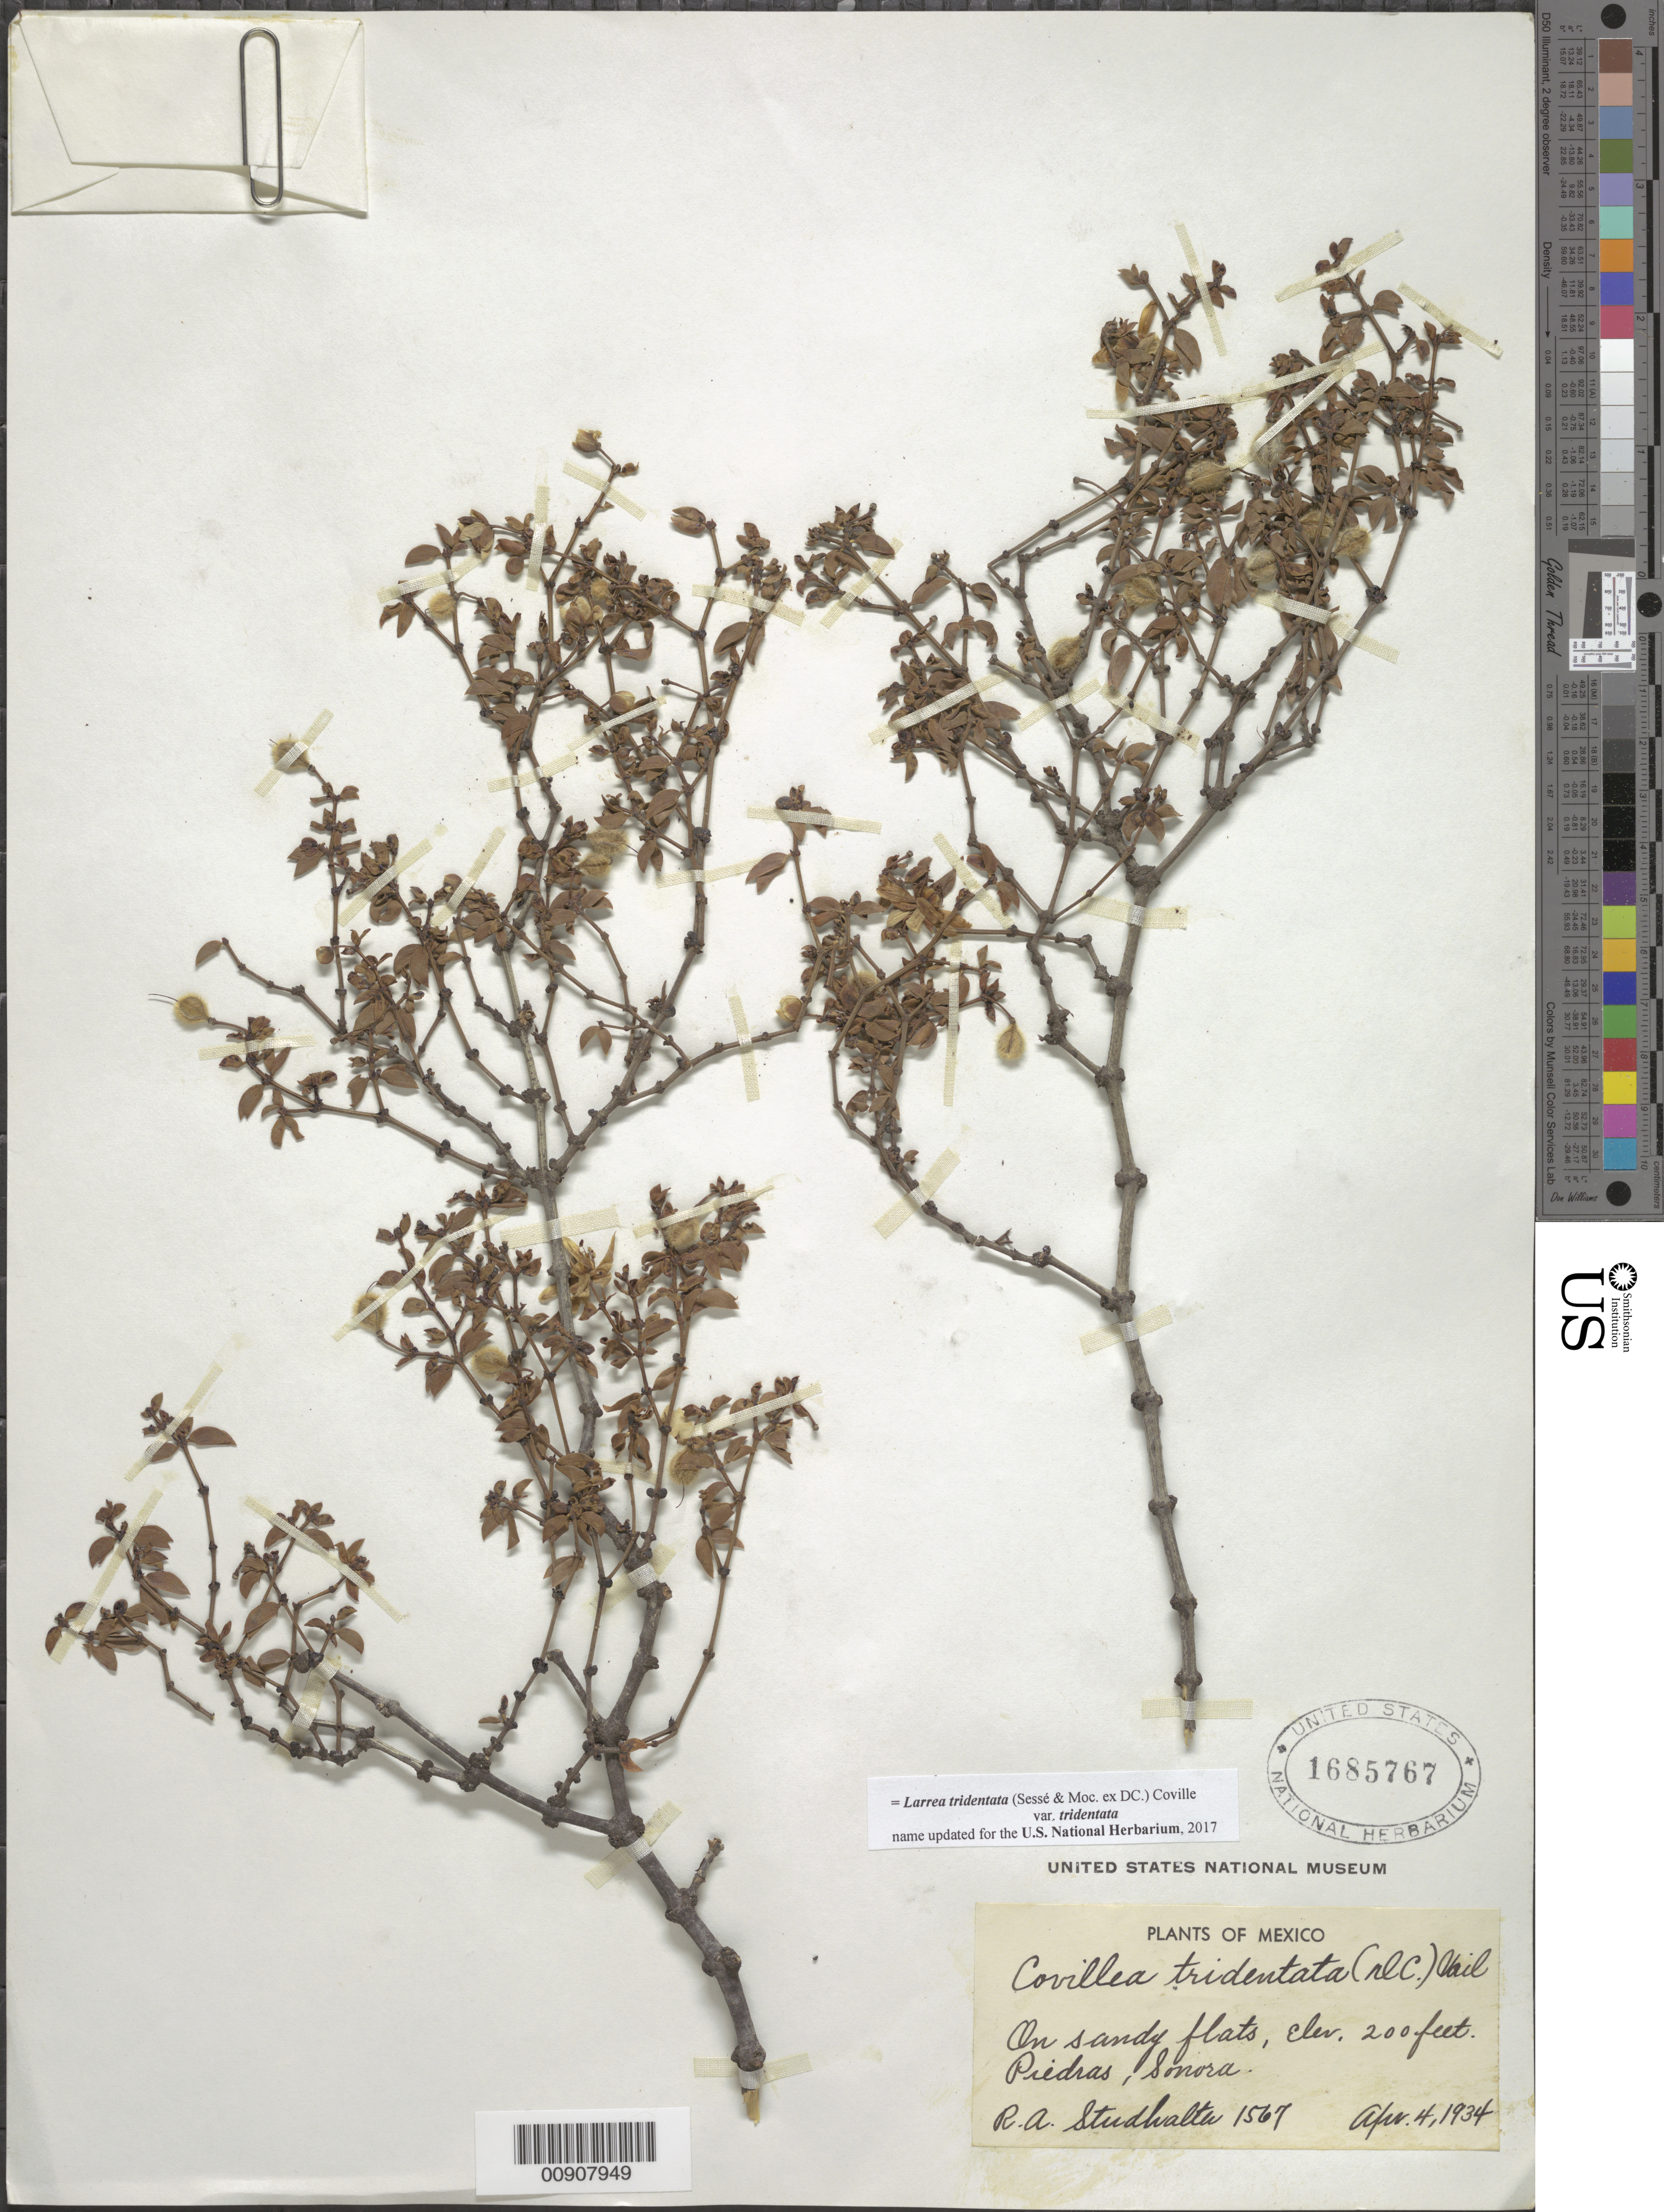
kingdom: Plantae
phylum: Tracheophyta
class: Magnoliopsida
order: Zygophyllales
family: Zygophyllaceae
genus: Larrea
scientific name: Larrea tridentata var. tridentata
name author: (Sessé & Moc. ex DC.) Coville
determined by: Strong, M. T., (US), Smithsonian Institution - National Museum of Natural History (UNITED STATES)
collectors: R. Studhalter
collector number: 1567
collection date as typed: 04 Apr 1934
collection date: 1934-04-04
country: Mexico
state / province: Sonora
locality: Piedras, Sonora.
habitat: On sandy flats.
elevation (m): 61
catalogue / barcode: US 1685767